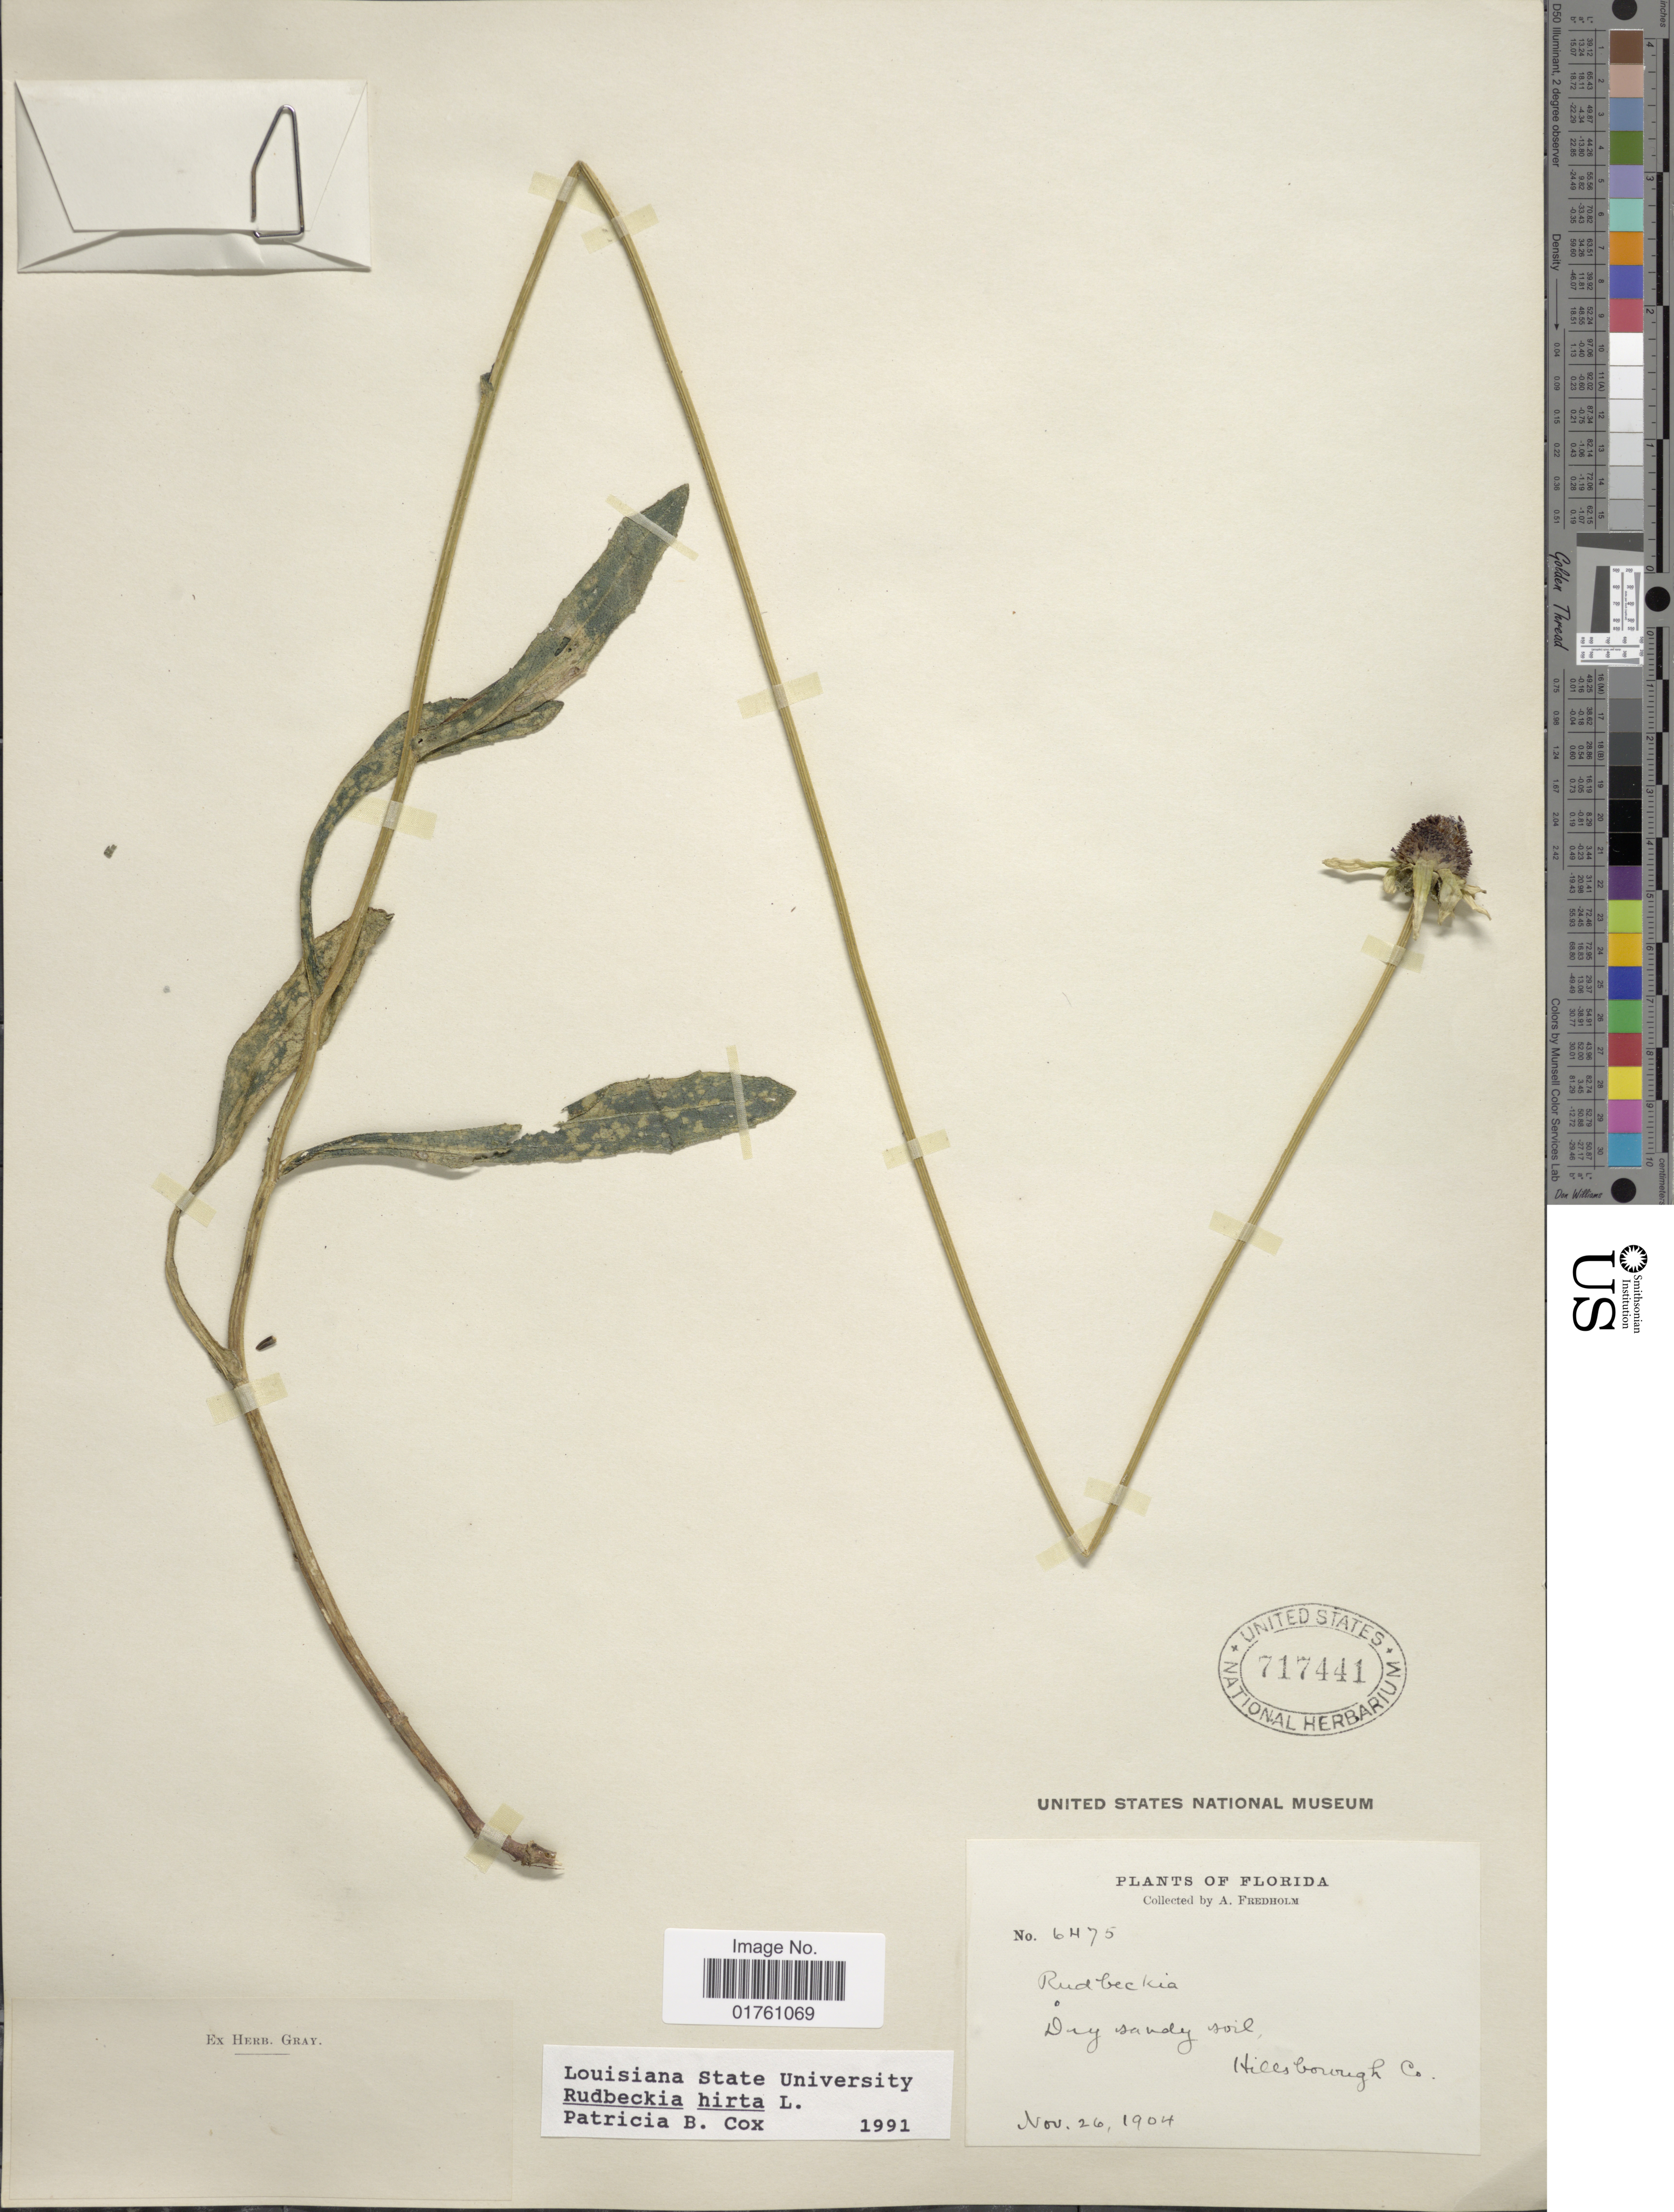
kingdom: Plantae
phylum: Tracheophyta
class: Magnoliopsida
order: Asterales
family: Asteraceae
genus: Rudbeckia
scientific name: Rudbeckia hirta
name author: L.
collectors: A. Fredholm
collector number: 6475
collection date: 1904-11-26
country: United States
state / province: Florida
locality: Dry sandy soil, Hillsborough Co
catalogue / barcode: US 717441